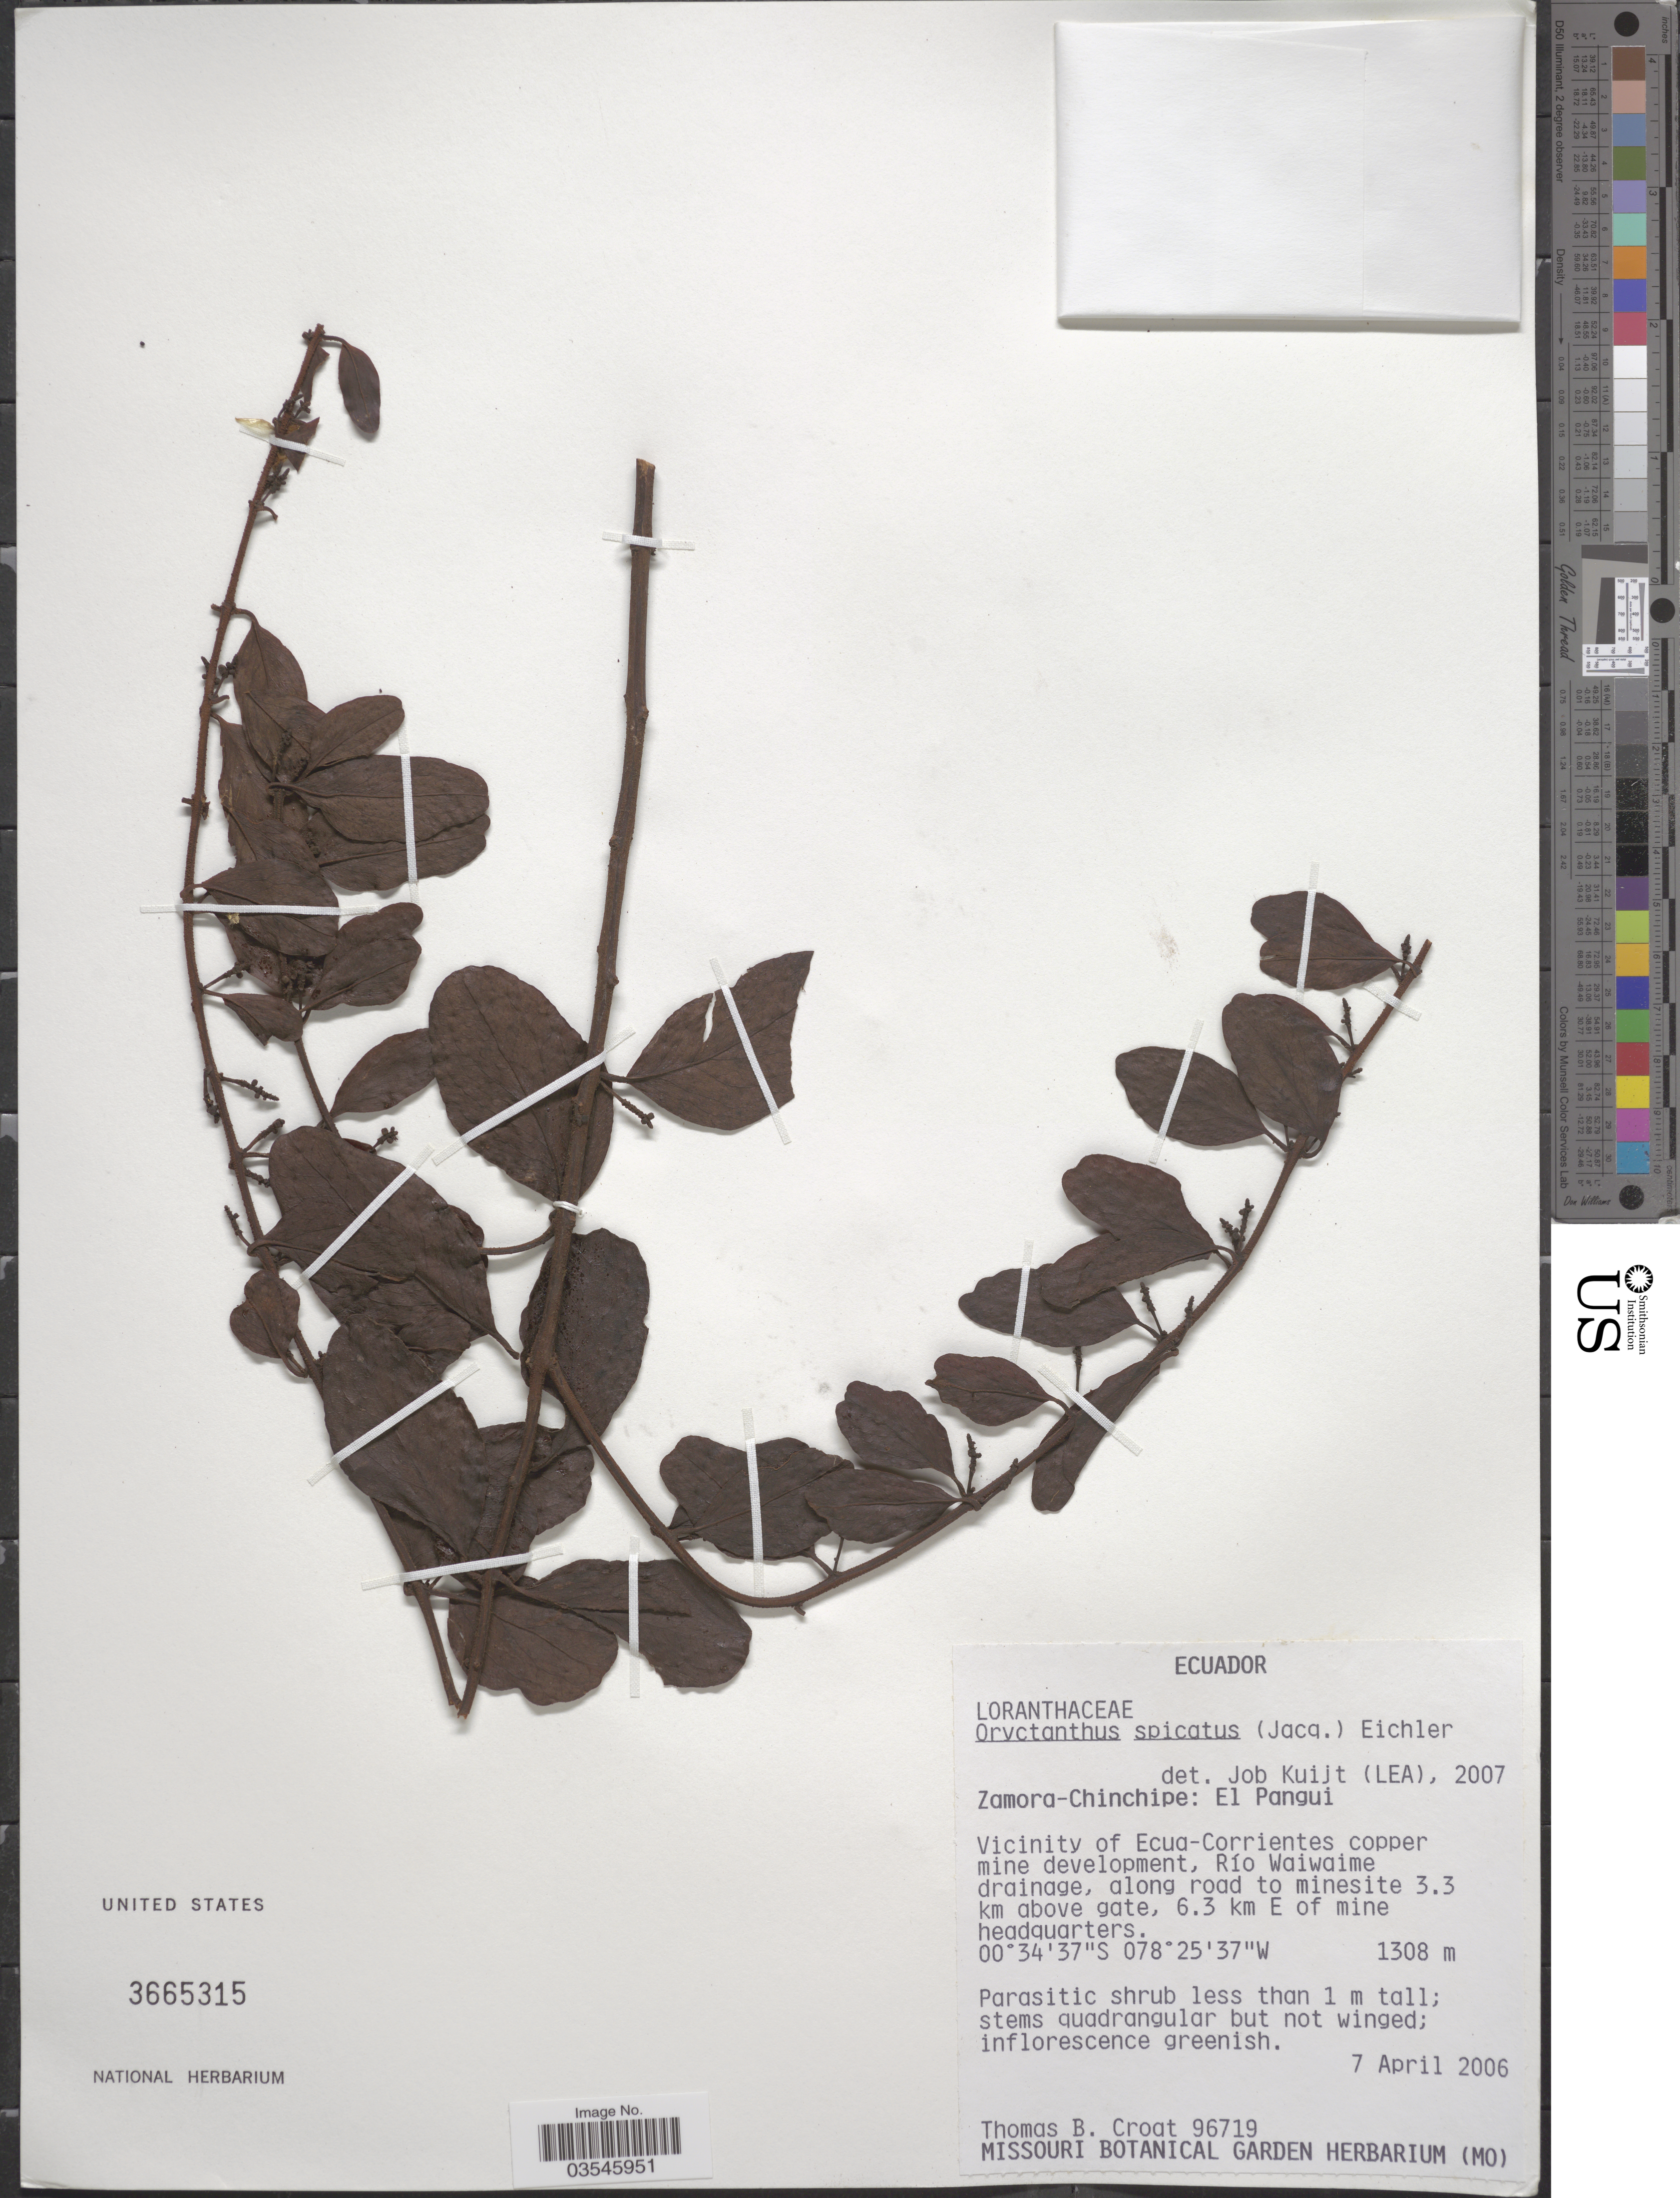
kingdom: Plantae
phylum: Tracheophyta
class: Magnoliopsida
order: Santalales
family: Loranthaceae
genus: Oryctanthus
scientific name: Oryctanthus spicatus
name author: (Jacq.) Eichler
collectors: T. B. Croat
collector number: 96719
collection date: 2006-04-07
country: Ecuador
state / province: Zamora-Chinchipe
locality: El Pangui. Vicinity of Ecua-Corrientes copper mine development, Río Waiwaime drainage, along road to minesite 3.3 km above gate, 6.3 km E of mine headquarters.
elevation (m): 1308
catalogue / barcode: US 3665315